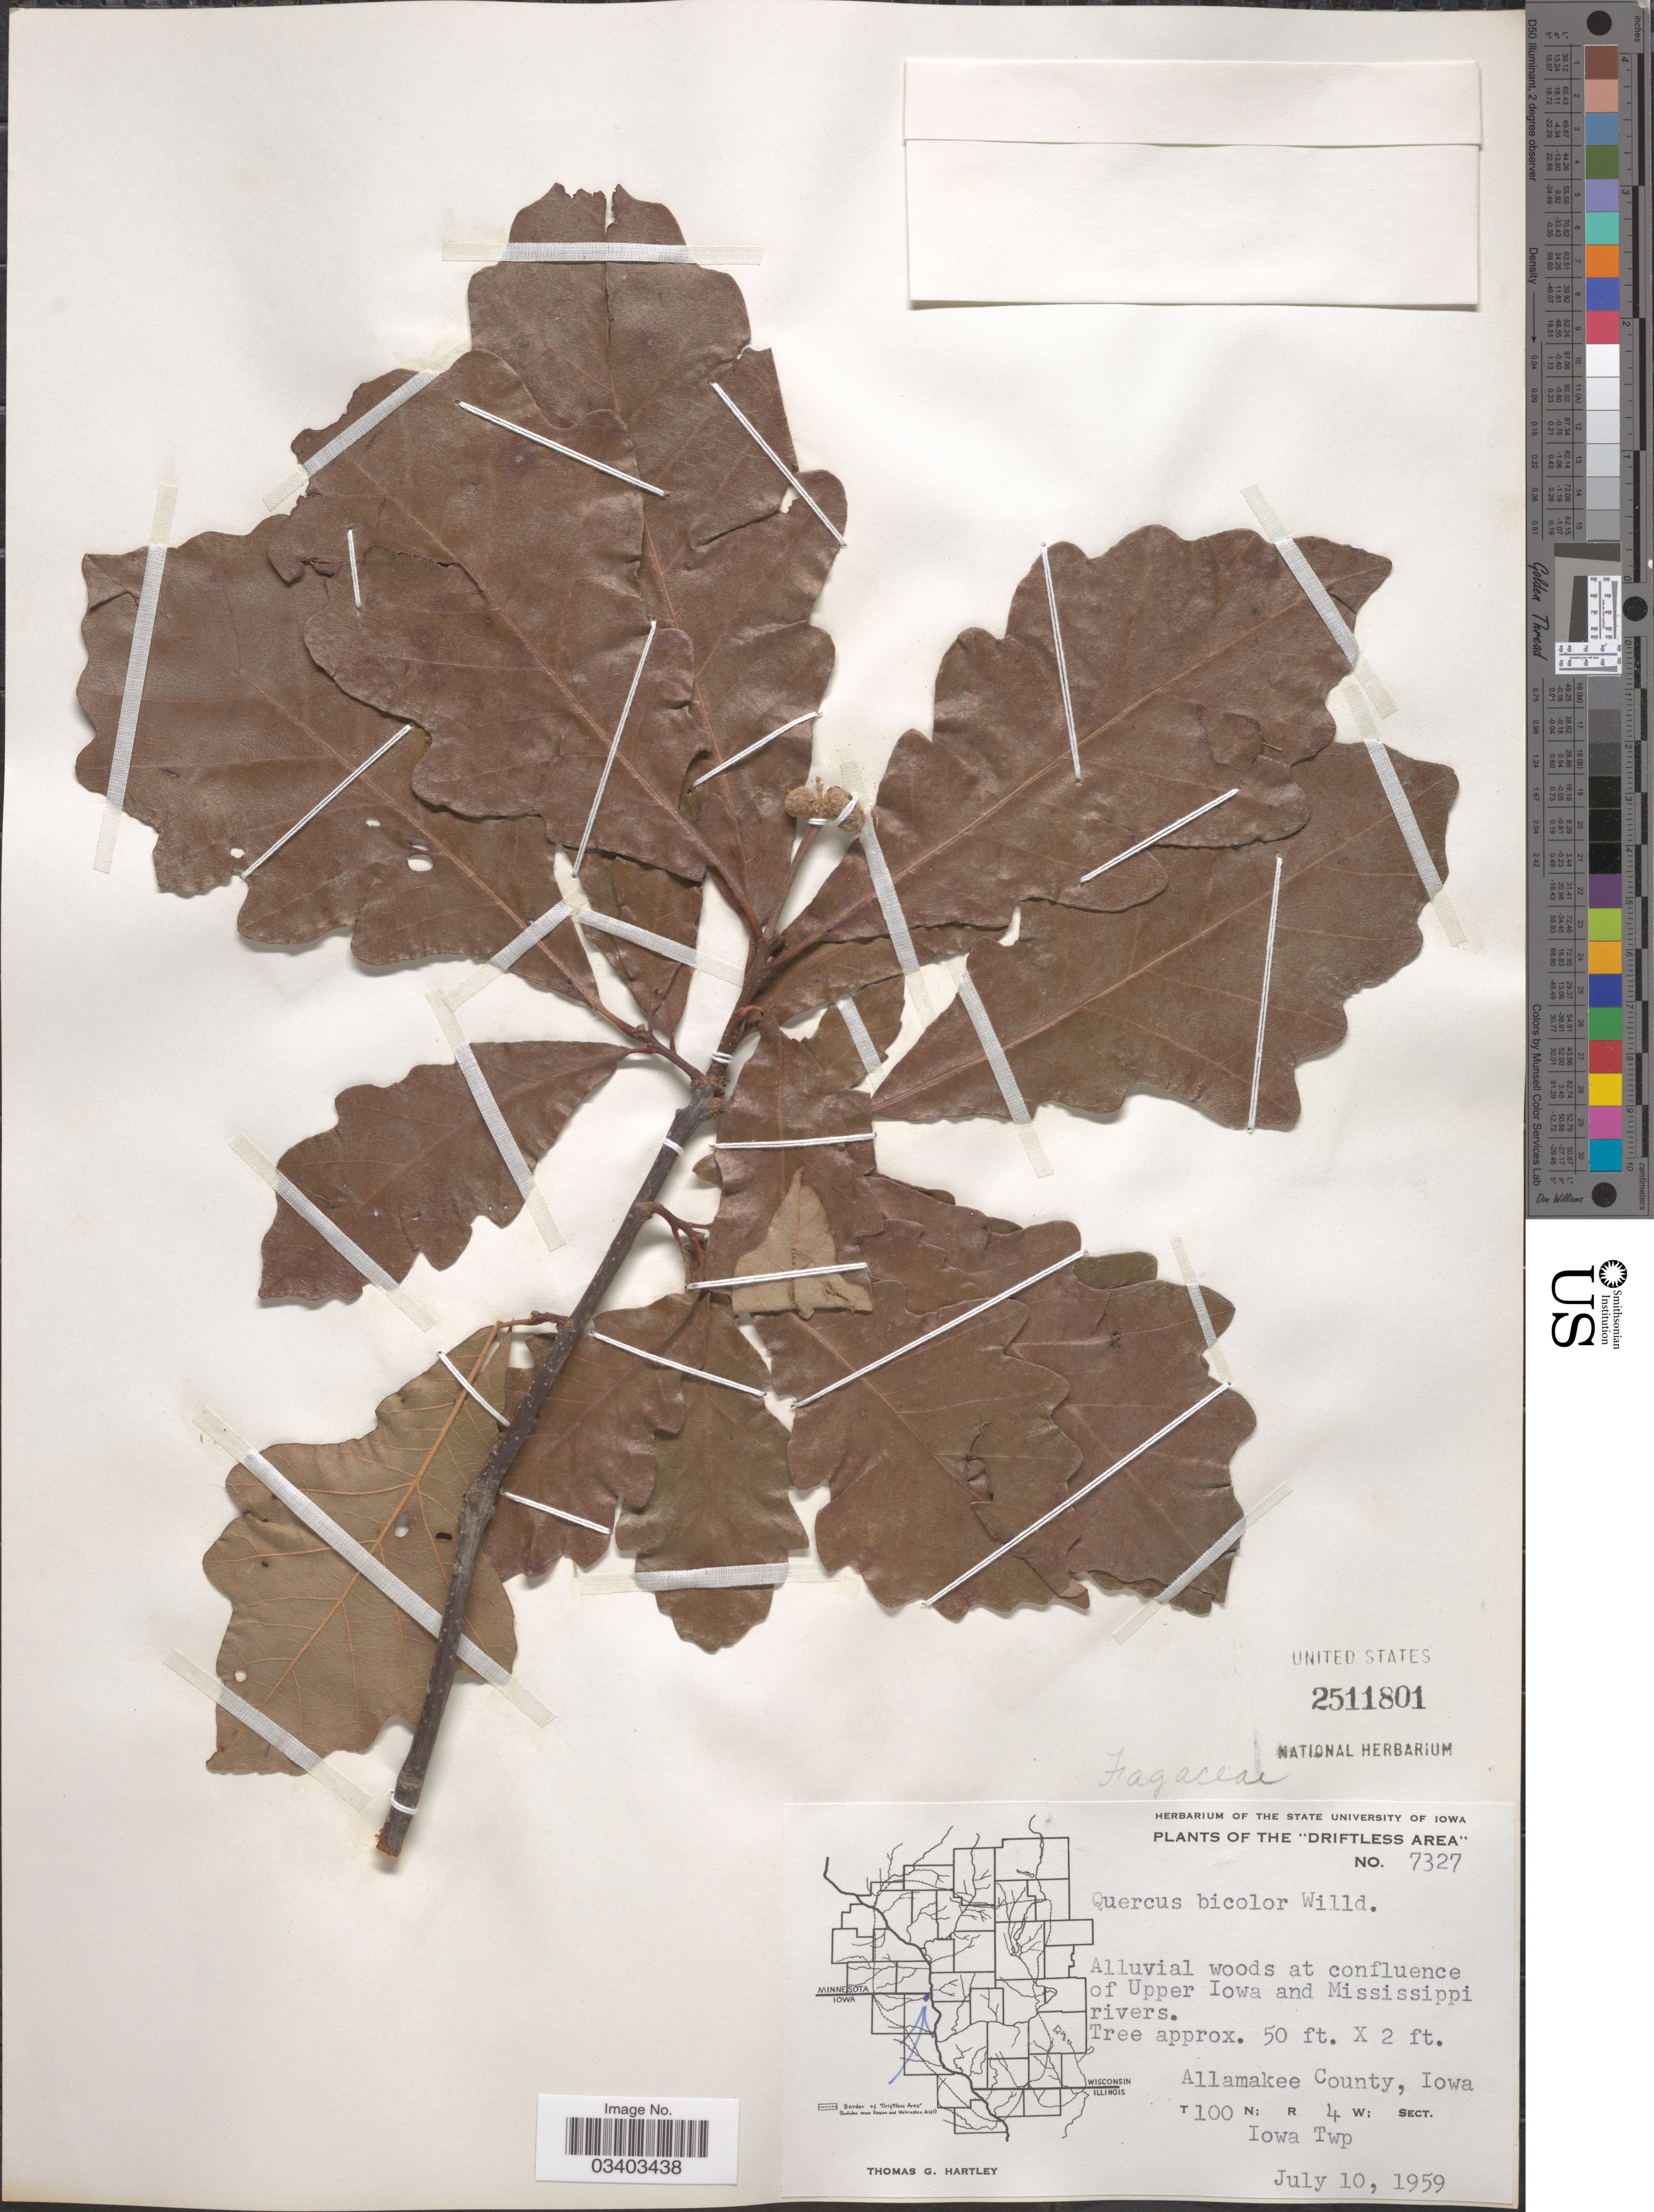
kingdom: Plantae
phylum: Tracheophyta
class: Magnoliopsida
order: Fagales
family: Fagaceae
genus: Quercus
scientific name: Quercus bicolor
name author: Willd.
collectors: T. G. Hartley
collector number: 7327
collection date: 1959-07-10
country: United States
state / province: Iowa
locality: Driftless Area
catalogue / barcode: US 2511801